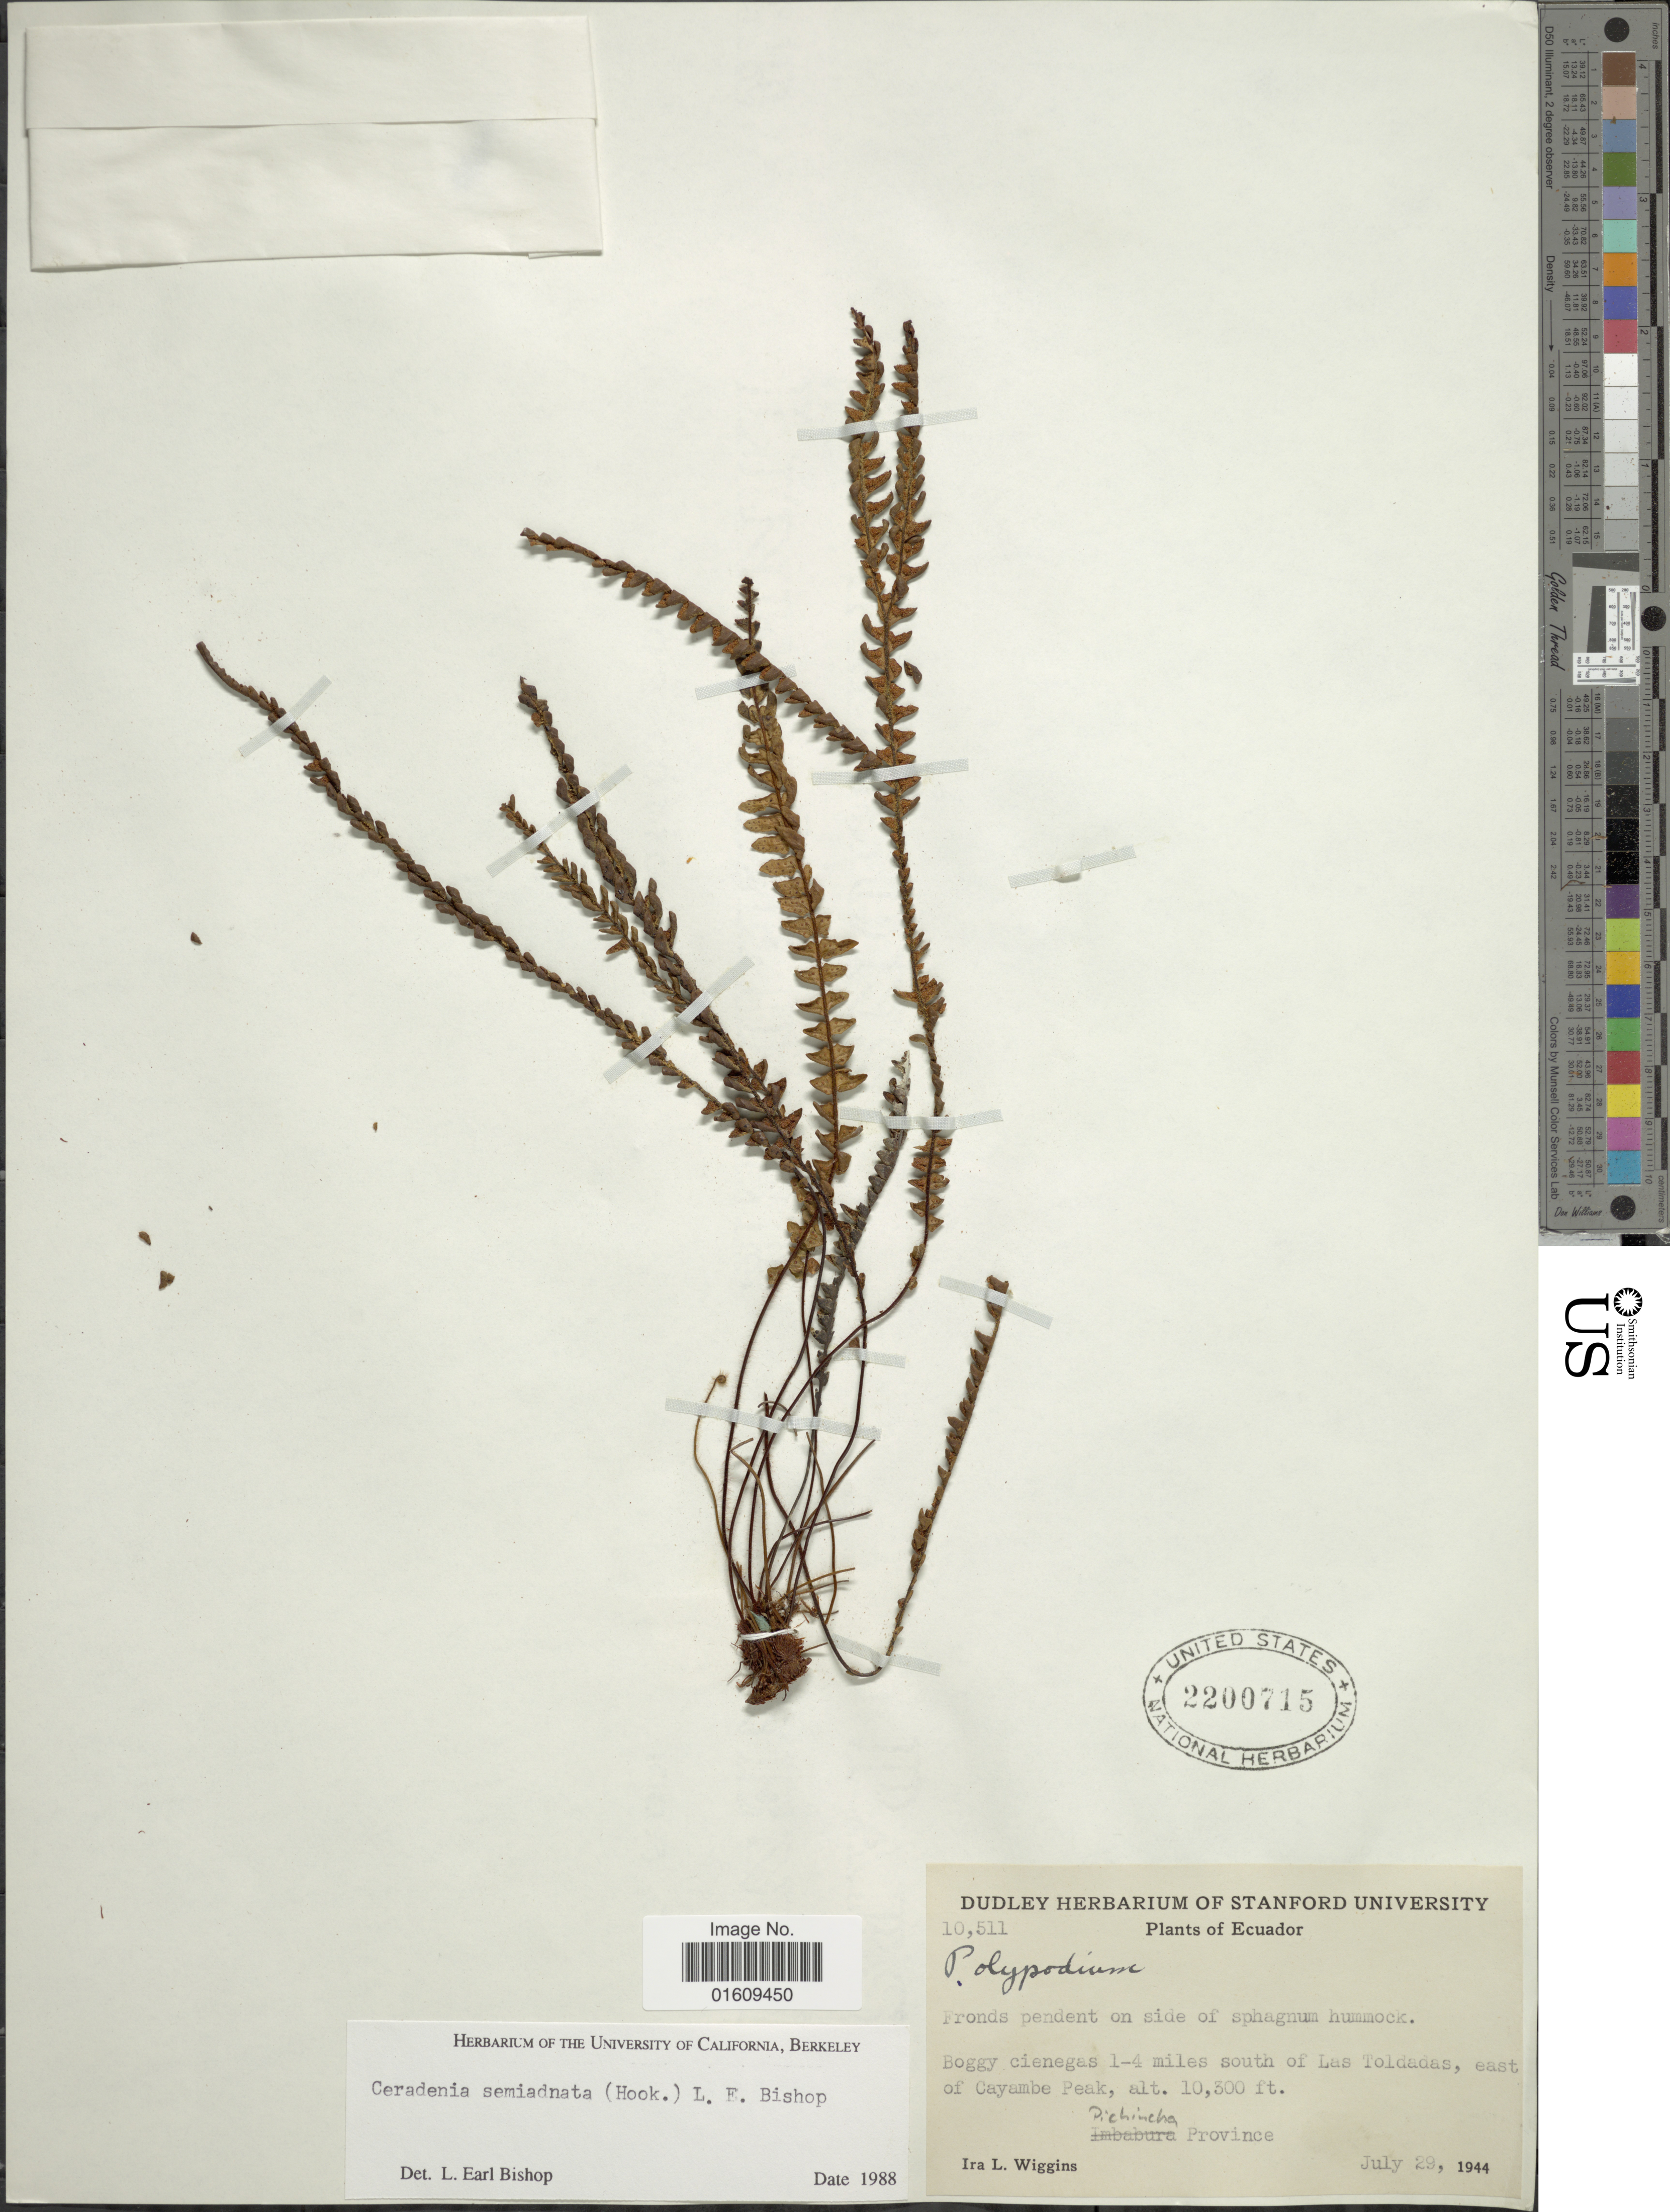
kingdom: Plantae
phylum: Tracheophyta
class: Polypodiopsida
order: Polypodiales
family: Polypodiaceae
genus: Ceradenia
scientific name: Ceradenia semiadnata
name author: (Hook.) L.E. Bishop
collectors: I. L. Wiggins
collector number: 10511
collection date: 1944-07-29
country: Ecuador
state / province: Pichincha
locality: Ecuador, Boggy cienegas 1-4 miles south of Las Toldadas, east of Cayambe Peak. Pinchincha Province.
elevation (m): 3139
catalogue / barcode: US 2200715